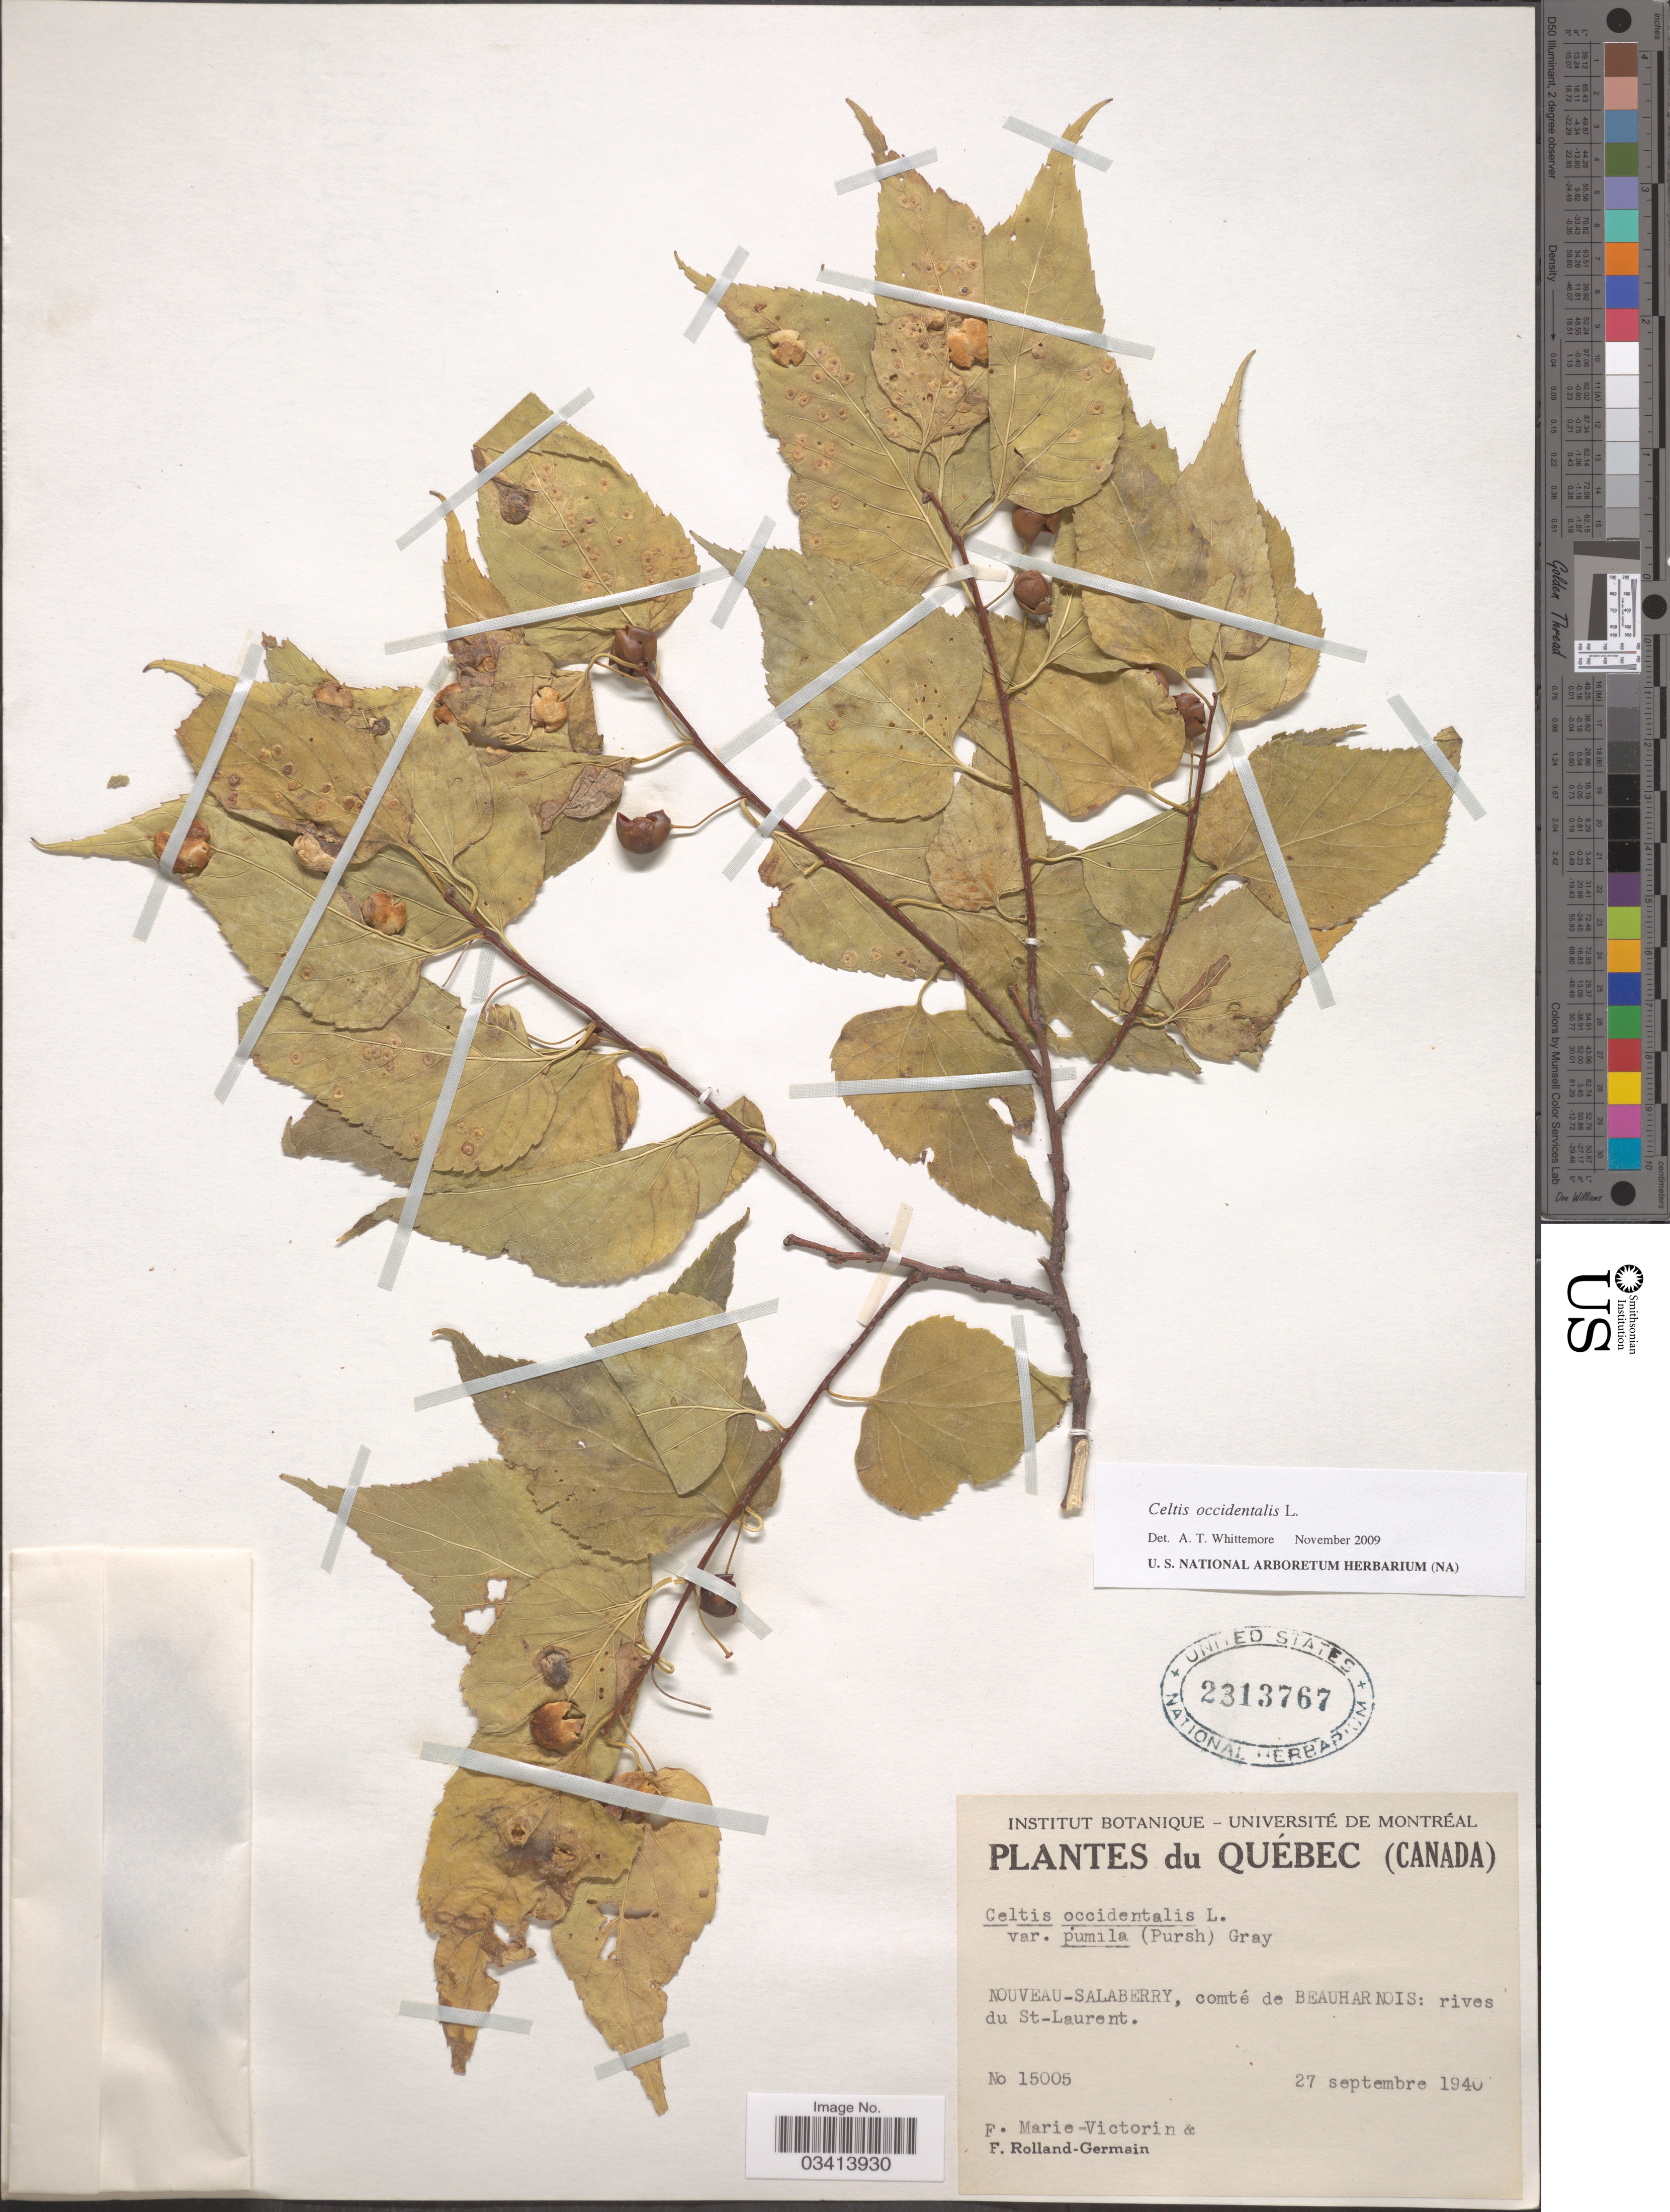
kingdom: Plantae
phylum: Tracheophyta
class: Magnoliopsida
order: Rosales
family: Cannabaceae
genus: Celtis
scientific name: Celtis occidentalis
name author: L.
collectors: F. Marie-Victorin & Rolland-Germain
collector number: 15005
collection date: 1940-09-27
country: Canada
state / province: Quebec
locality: Nouveau-Salaberry, comté de Beauharnois: rives du St-Laurent.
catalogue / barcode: US 2313767